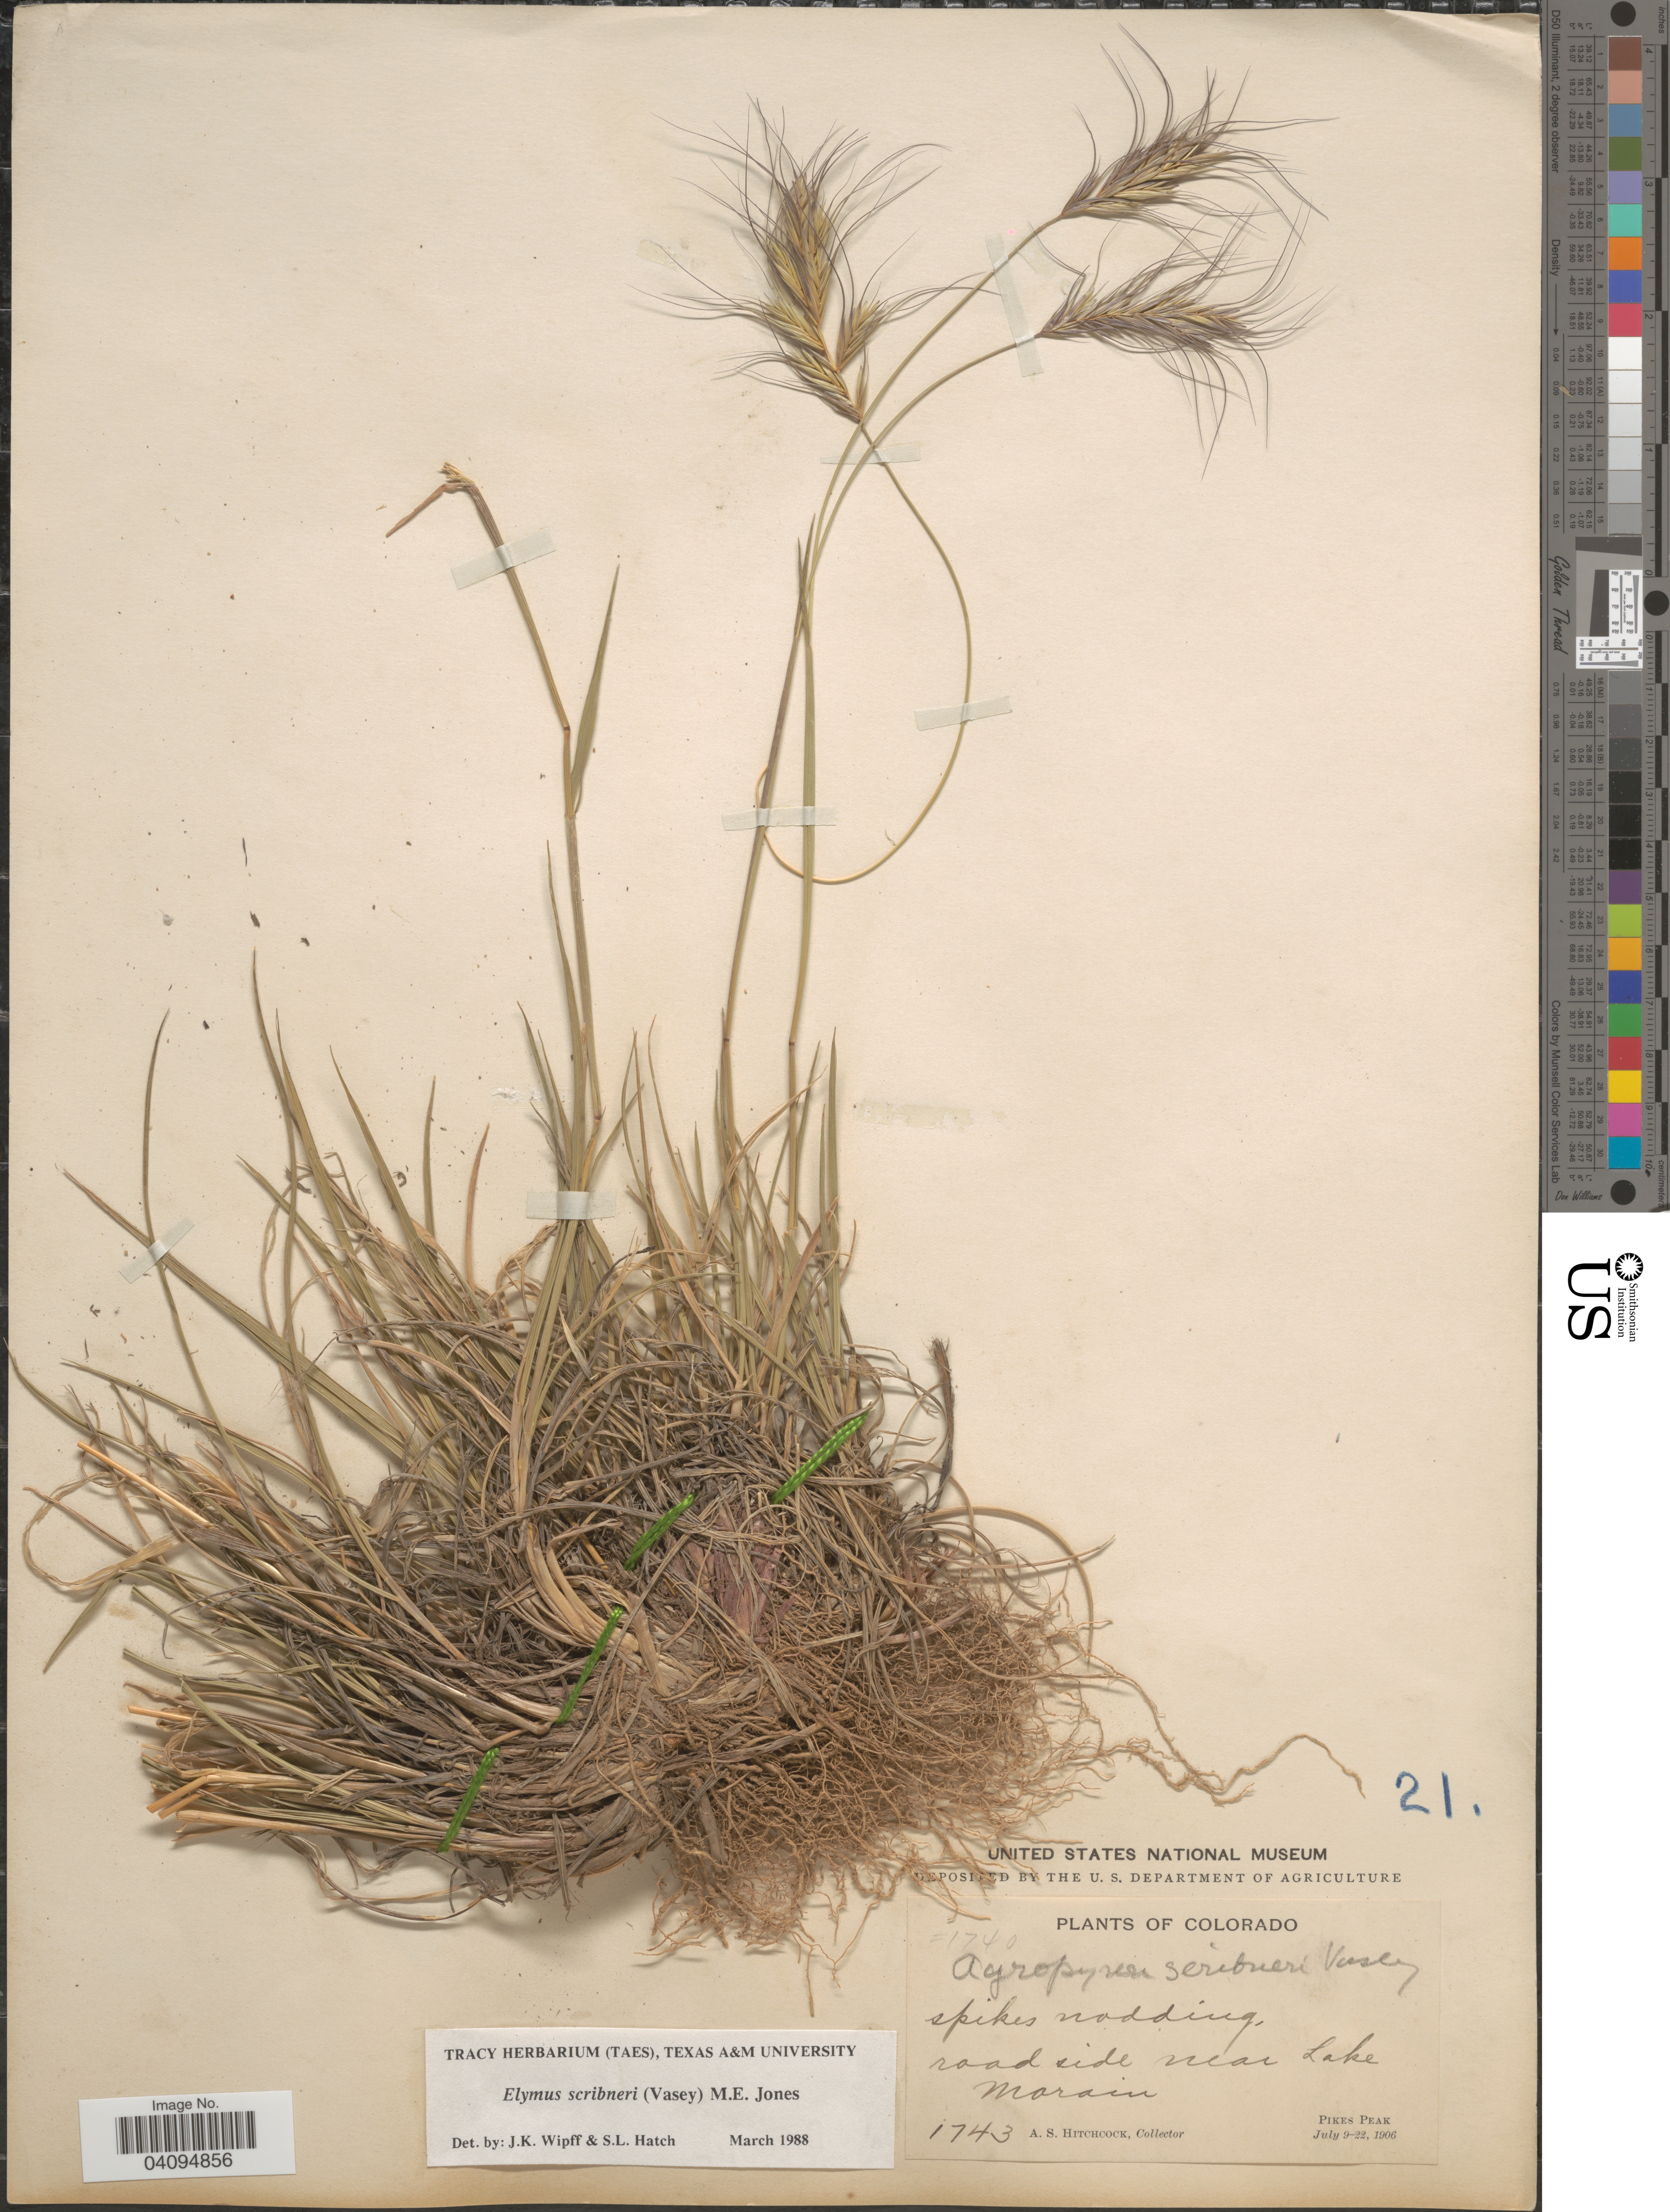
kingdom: Plantae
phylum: Tracheophyta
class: Liliopsida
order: Poales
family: Poaceae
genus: Elymus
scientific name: Elymus scribneri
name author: (Vasey) M.E. Jones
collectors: A. S. Hitchcock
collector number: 1743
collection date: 1906-07-09/1906-07-22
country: United States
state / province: Colorado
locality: Spikes nodding. Roadside near Lake Morain. Pikes Peak.